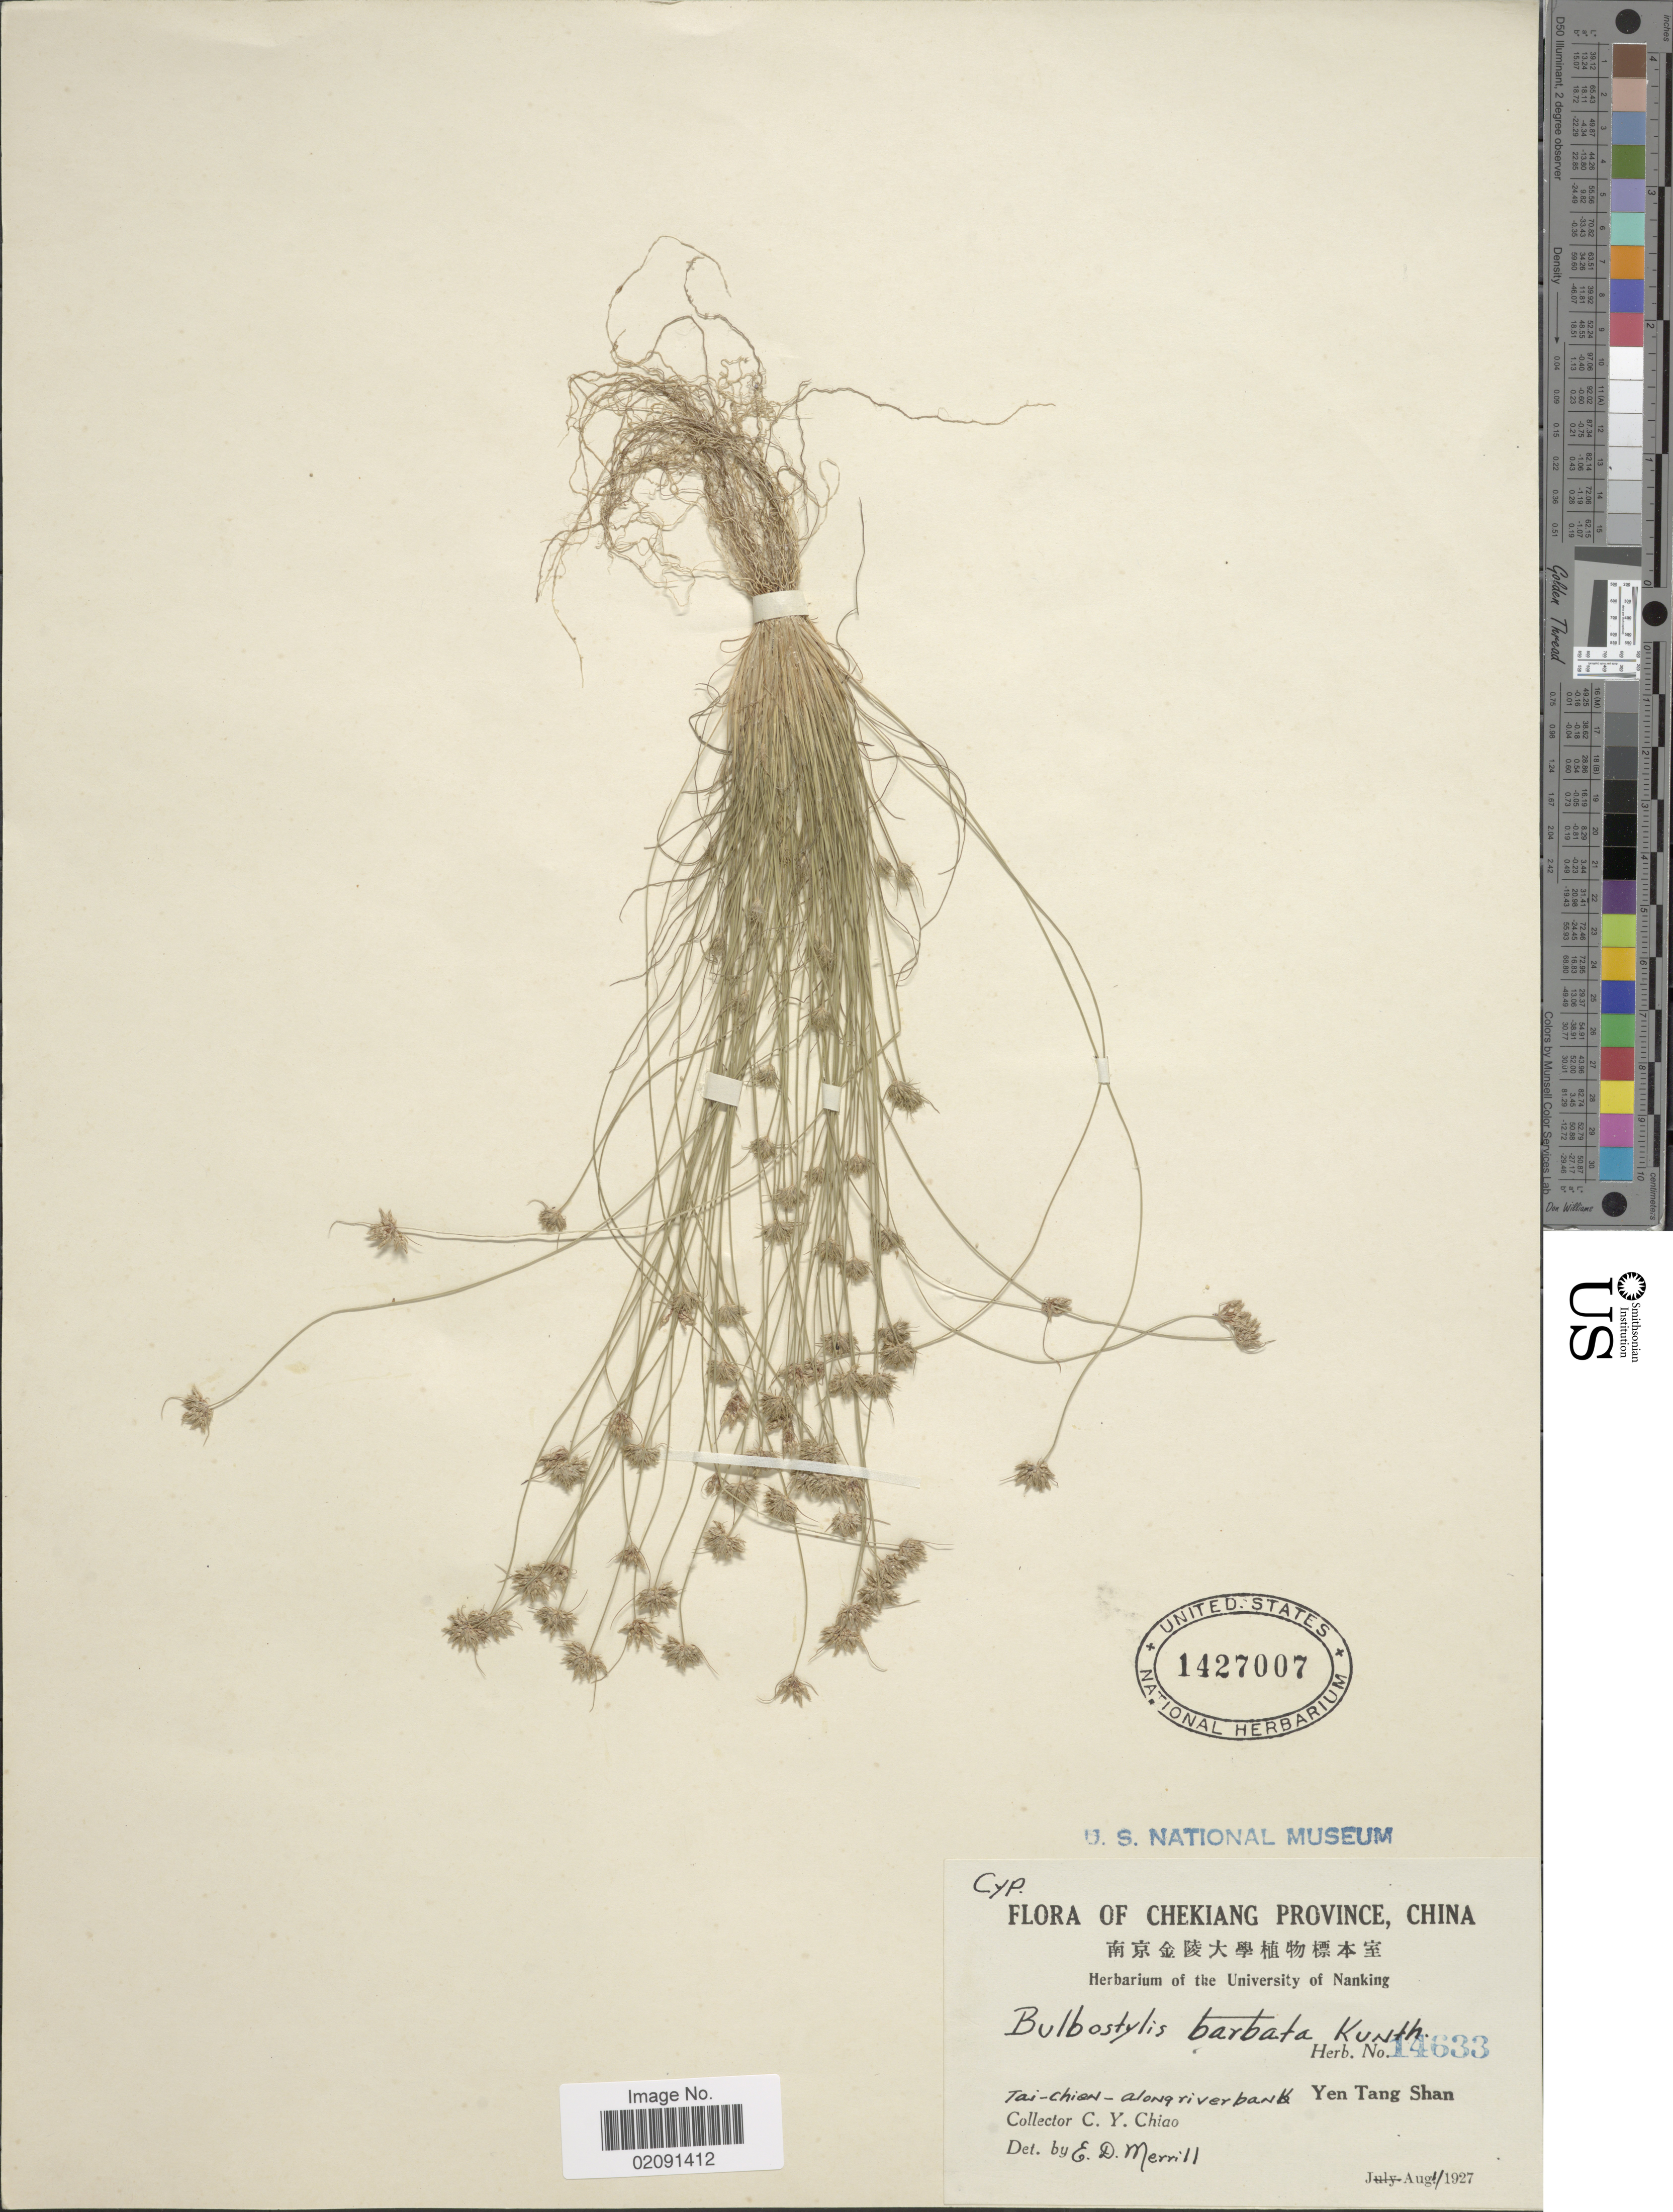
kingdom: Plantae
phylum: Tracheophyta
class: Liliopsida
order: Poales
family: Cyperaceae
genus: Bulbostylis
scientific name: Bulbostylis barbata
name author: (Rottb.) C.B. Clarke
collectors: C. Y. Chiao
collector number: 14633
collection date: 1927-08-01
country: China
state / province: Zhejiang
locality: Chekiang Province, Tai-chien-along riverbank, Yen Tang Shan.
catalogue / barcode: US 1427007